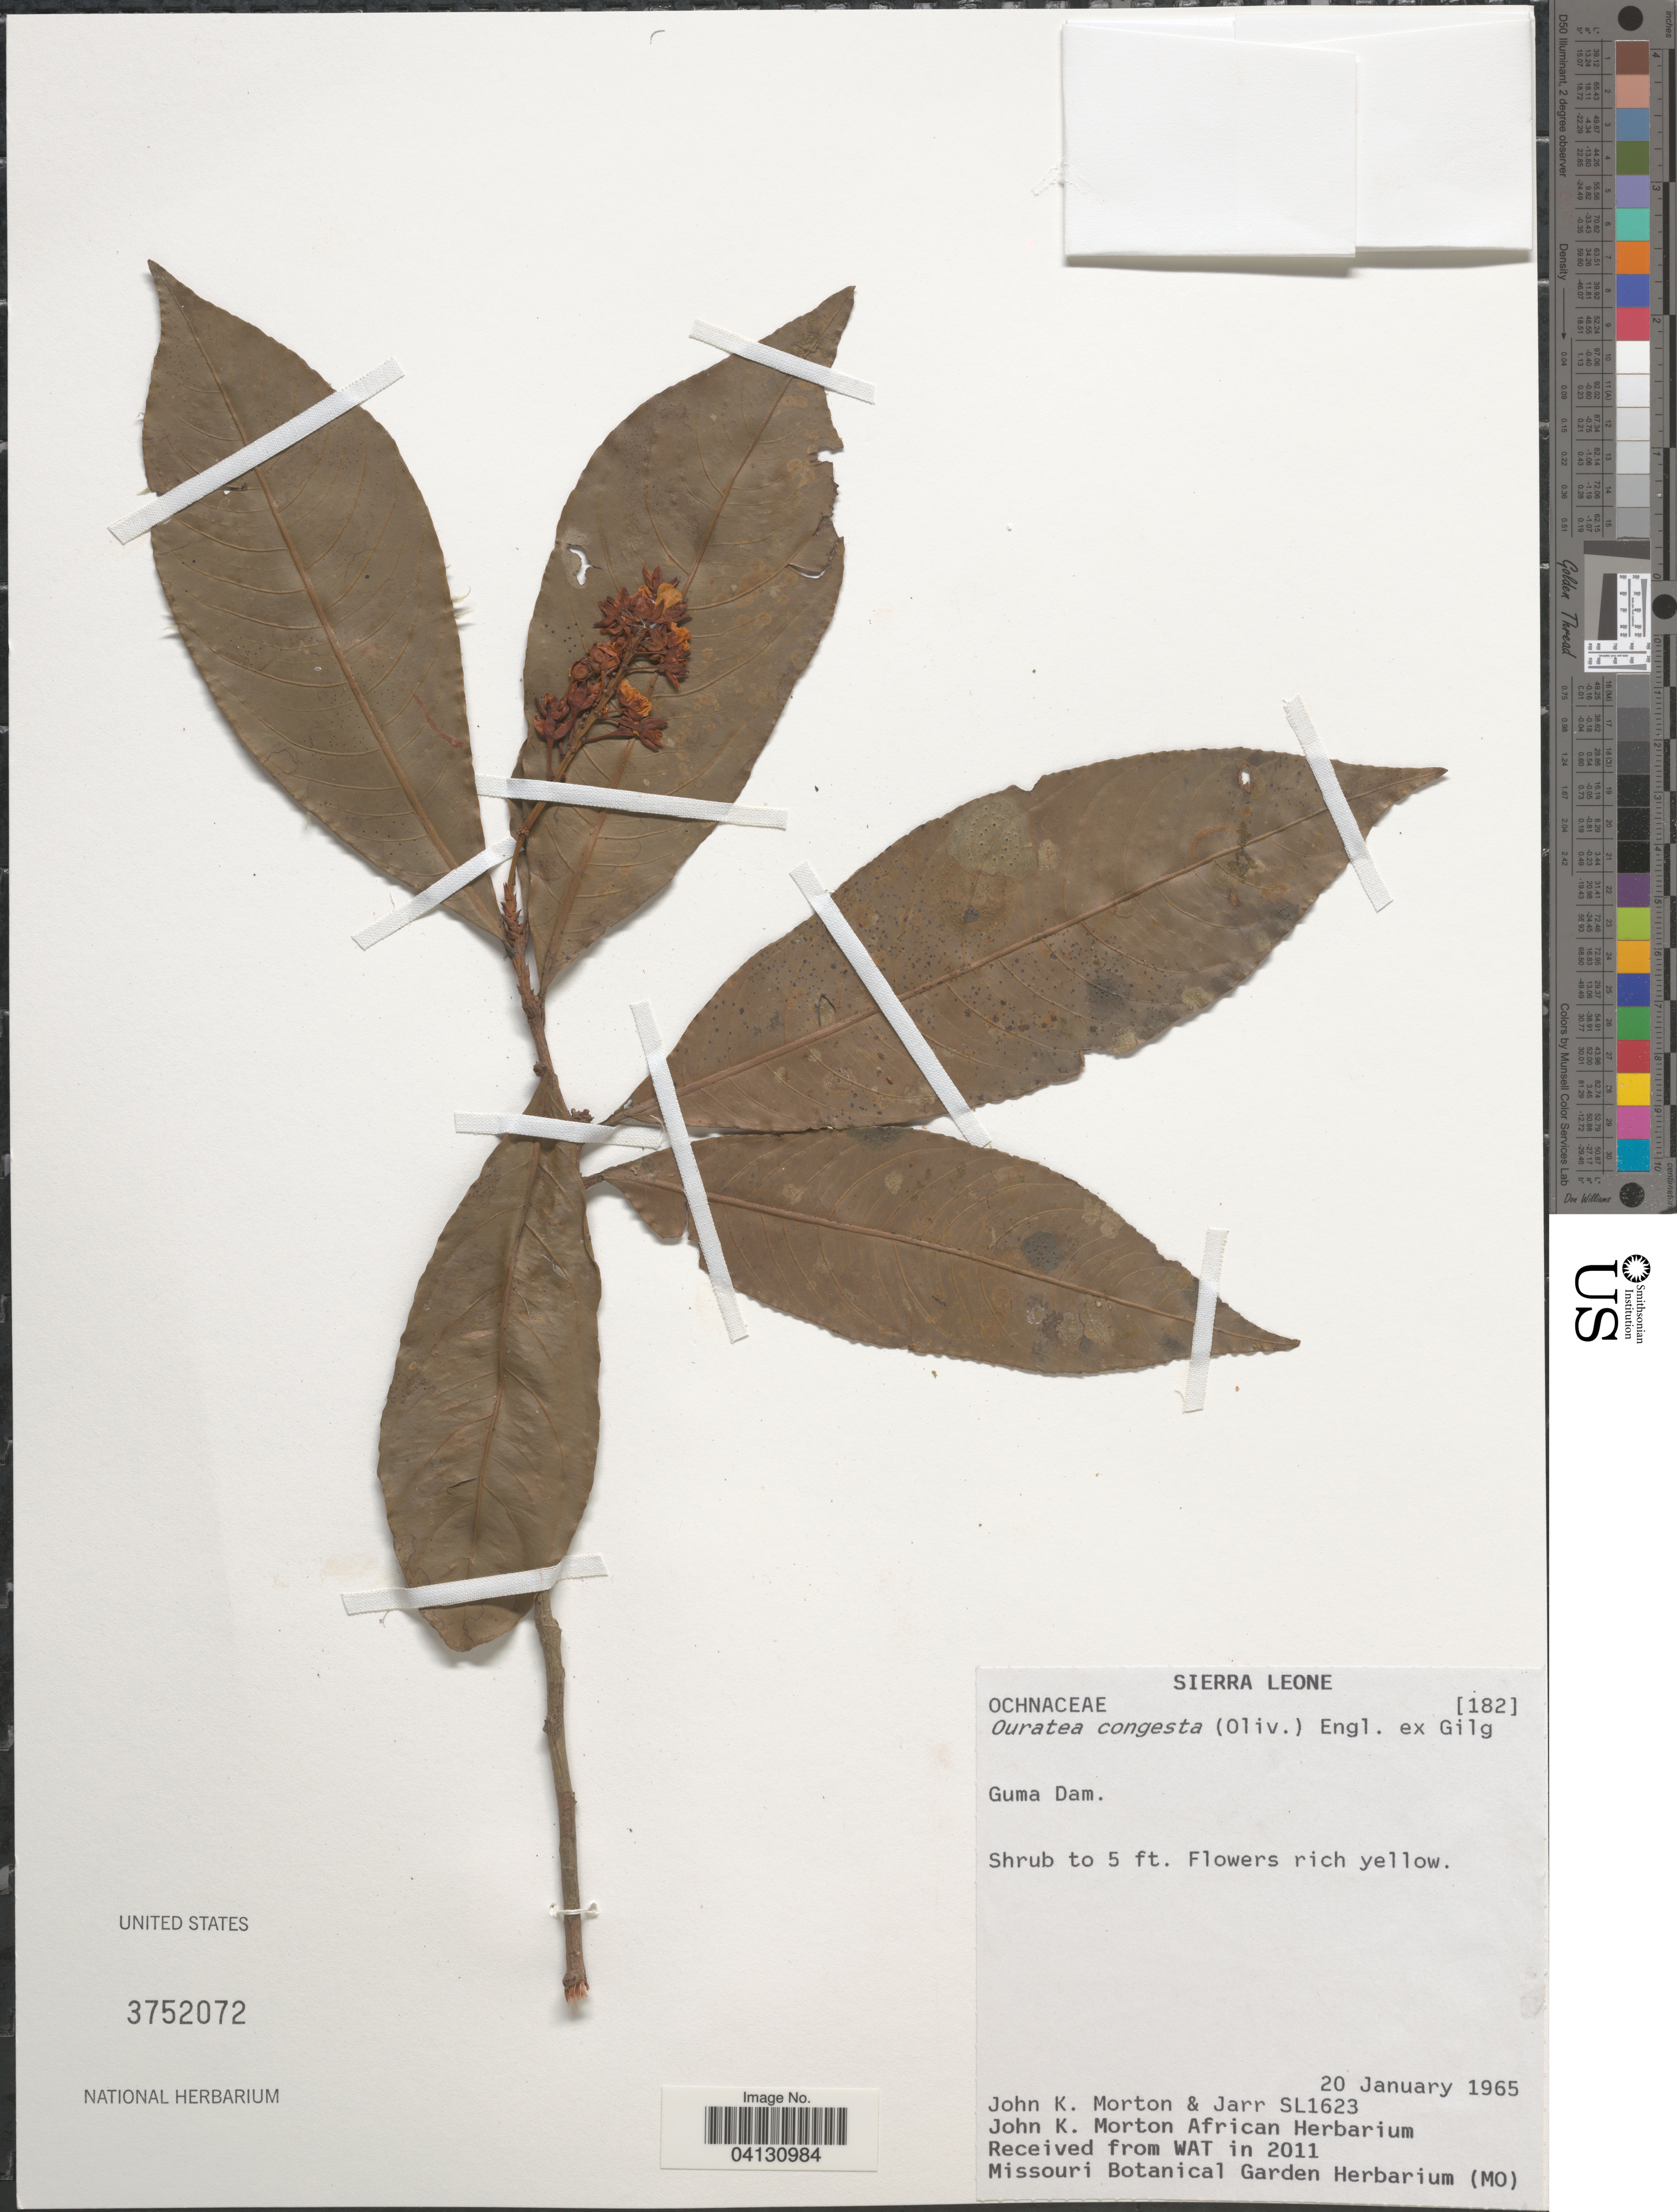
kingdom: Plantae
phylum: Tracheophyta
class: Magnoliopsida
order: Malpighiales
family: Ochnaceae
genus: Ouratea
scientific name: Ouratea congesta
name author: (Oliv.) Engl. ex Gilg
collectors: J. K. Morton & Jarr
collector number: SL1623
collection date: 1965-01-20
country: Sierra Leone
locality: Guma dam.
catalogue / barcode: US 3752072